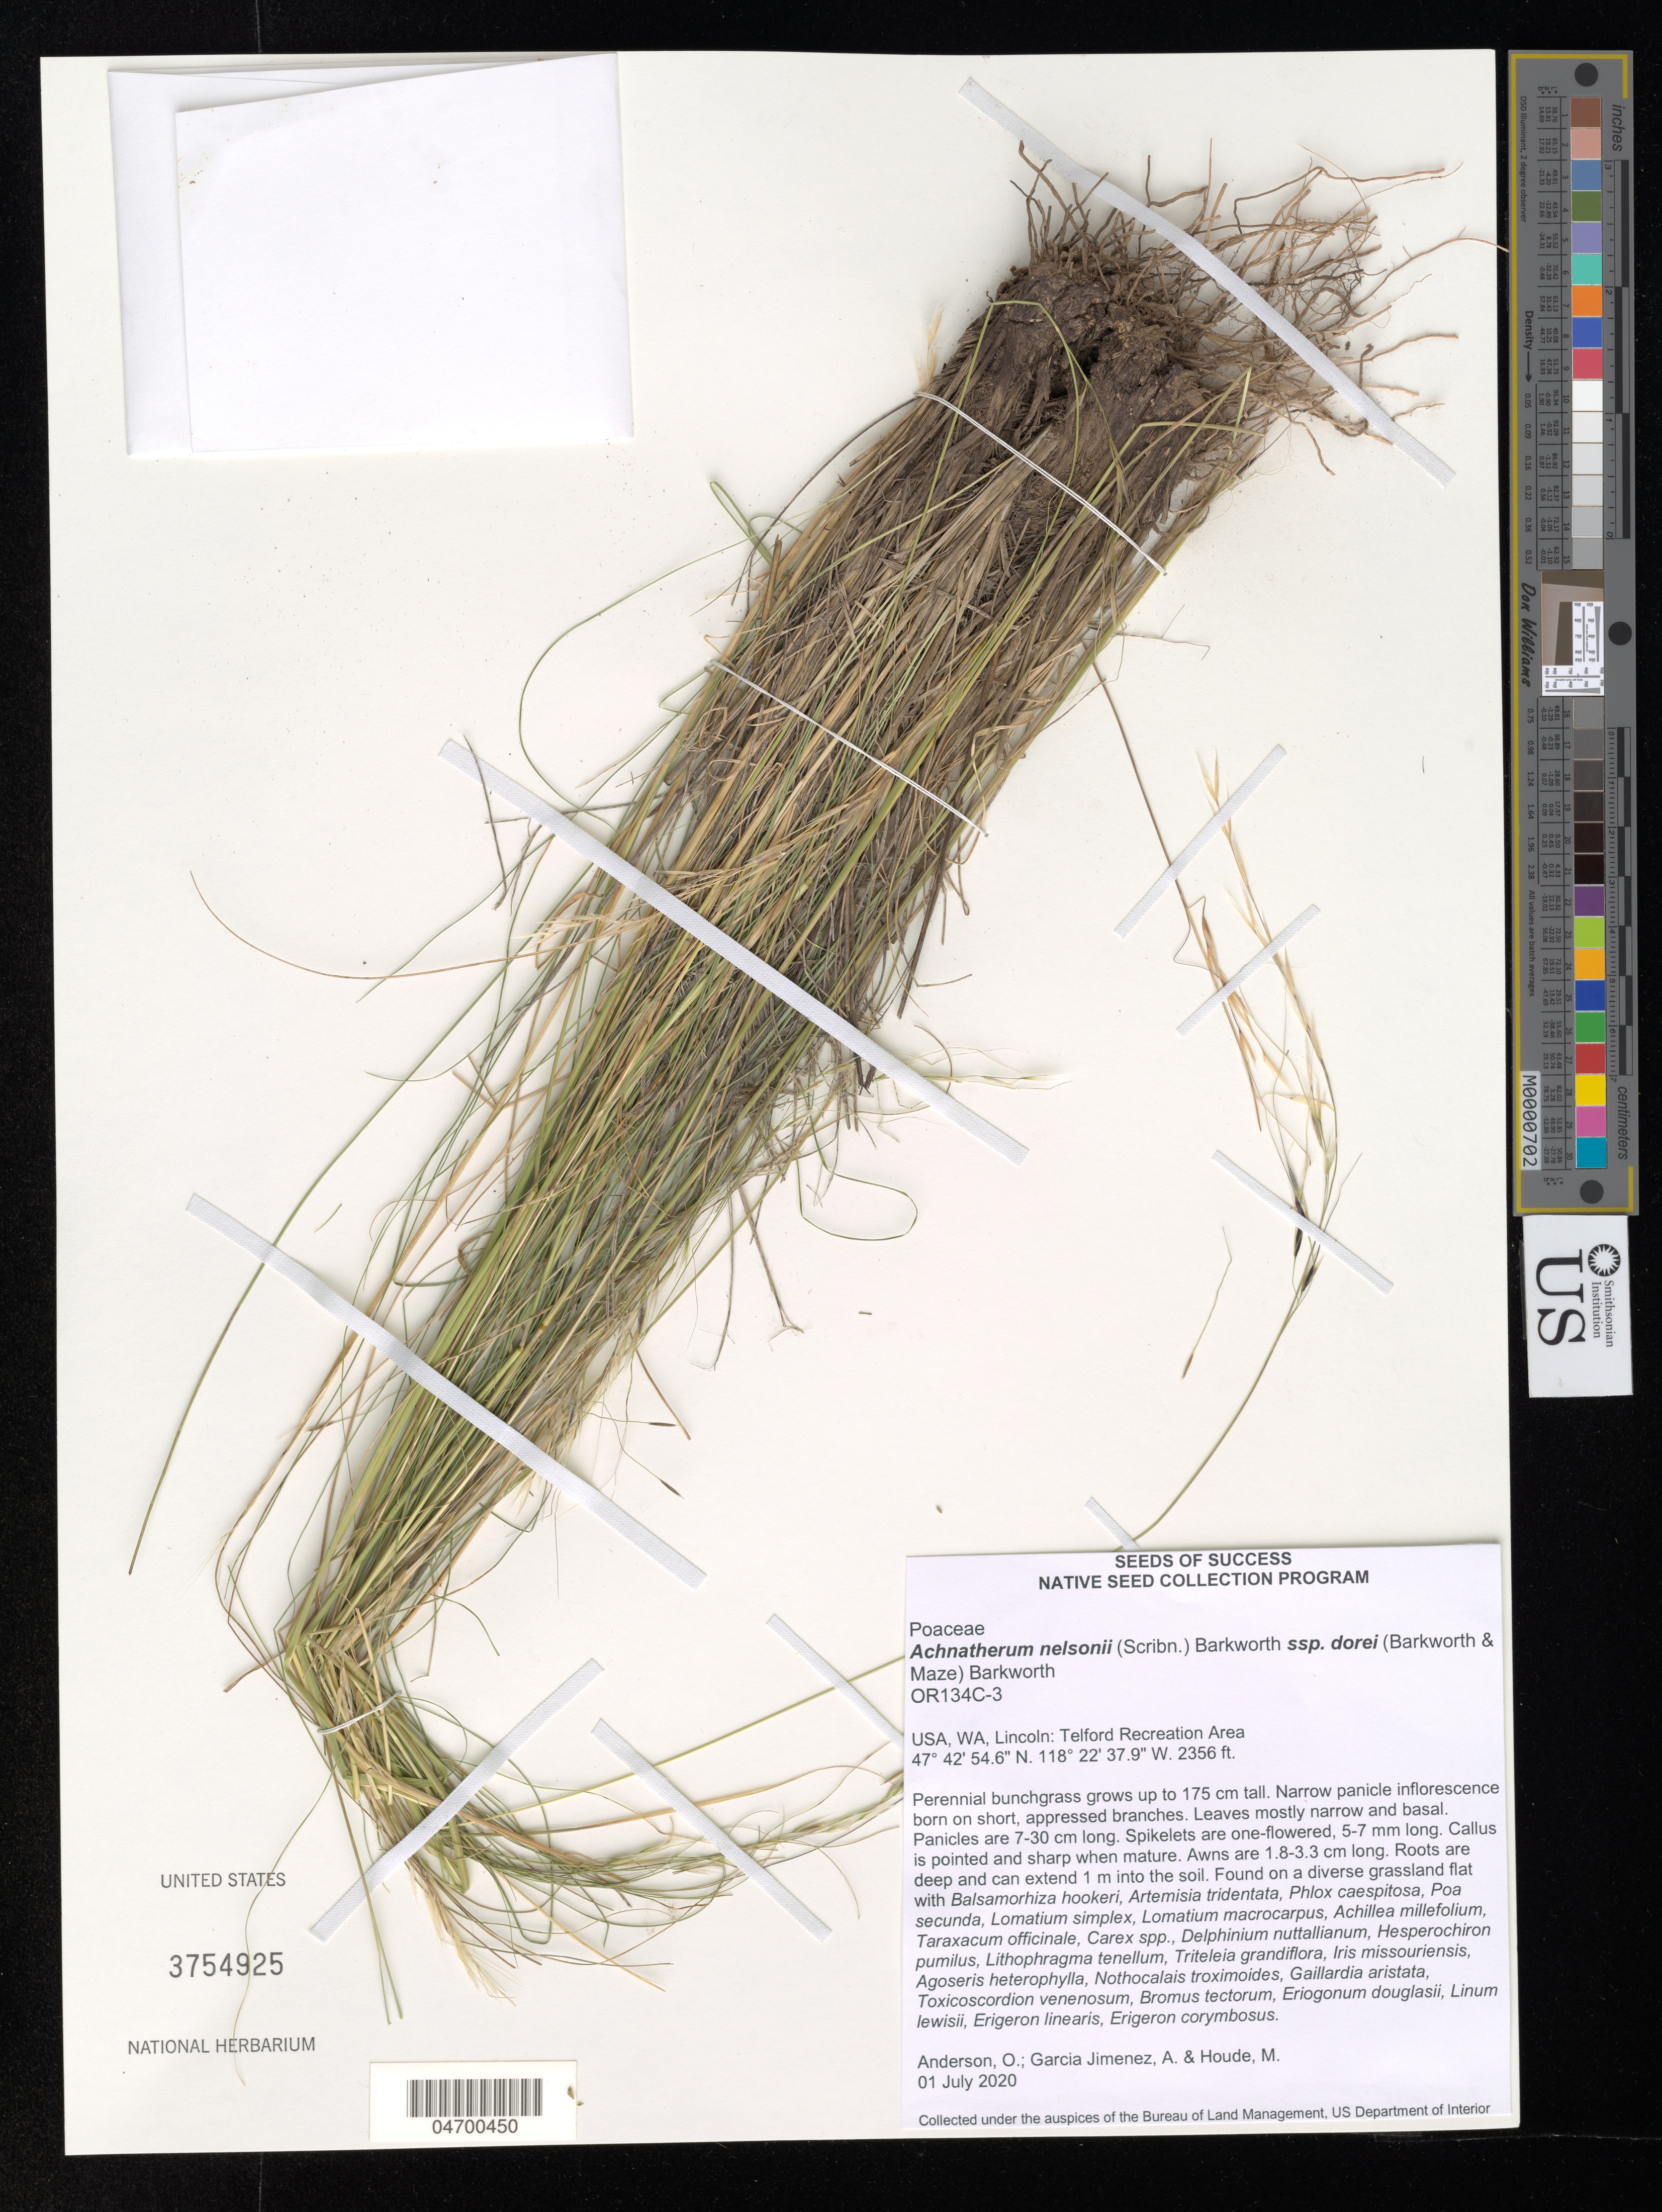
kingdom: Plantae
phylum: Tracheophyta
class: Liliopsida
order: Poales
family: Poaceae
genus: Achnatherum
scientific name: Achnatherum nelsonii subsp. dorei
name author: (Barkworth & J. Maze) Barkworth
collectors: O. Anderson, A. Garcia Jimenez & H. Vielstich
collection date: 2020-07-01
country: United States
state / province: Washington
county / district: Lincoln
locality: WA, Lincoln: Telford Recreation Area.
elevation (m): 718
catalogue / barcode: US 3754925